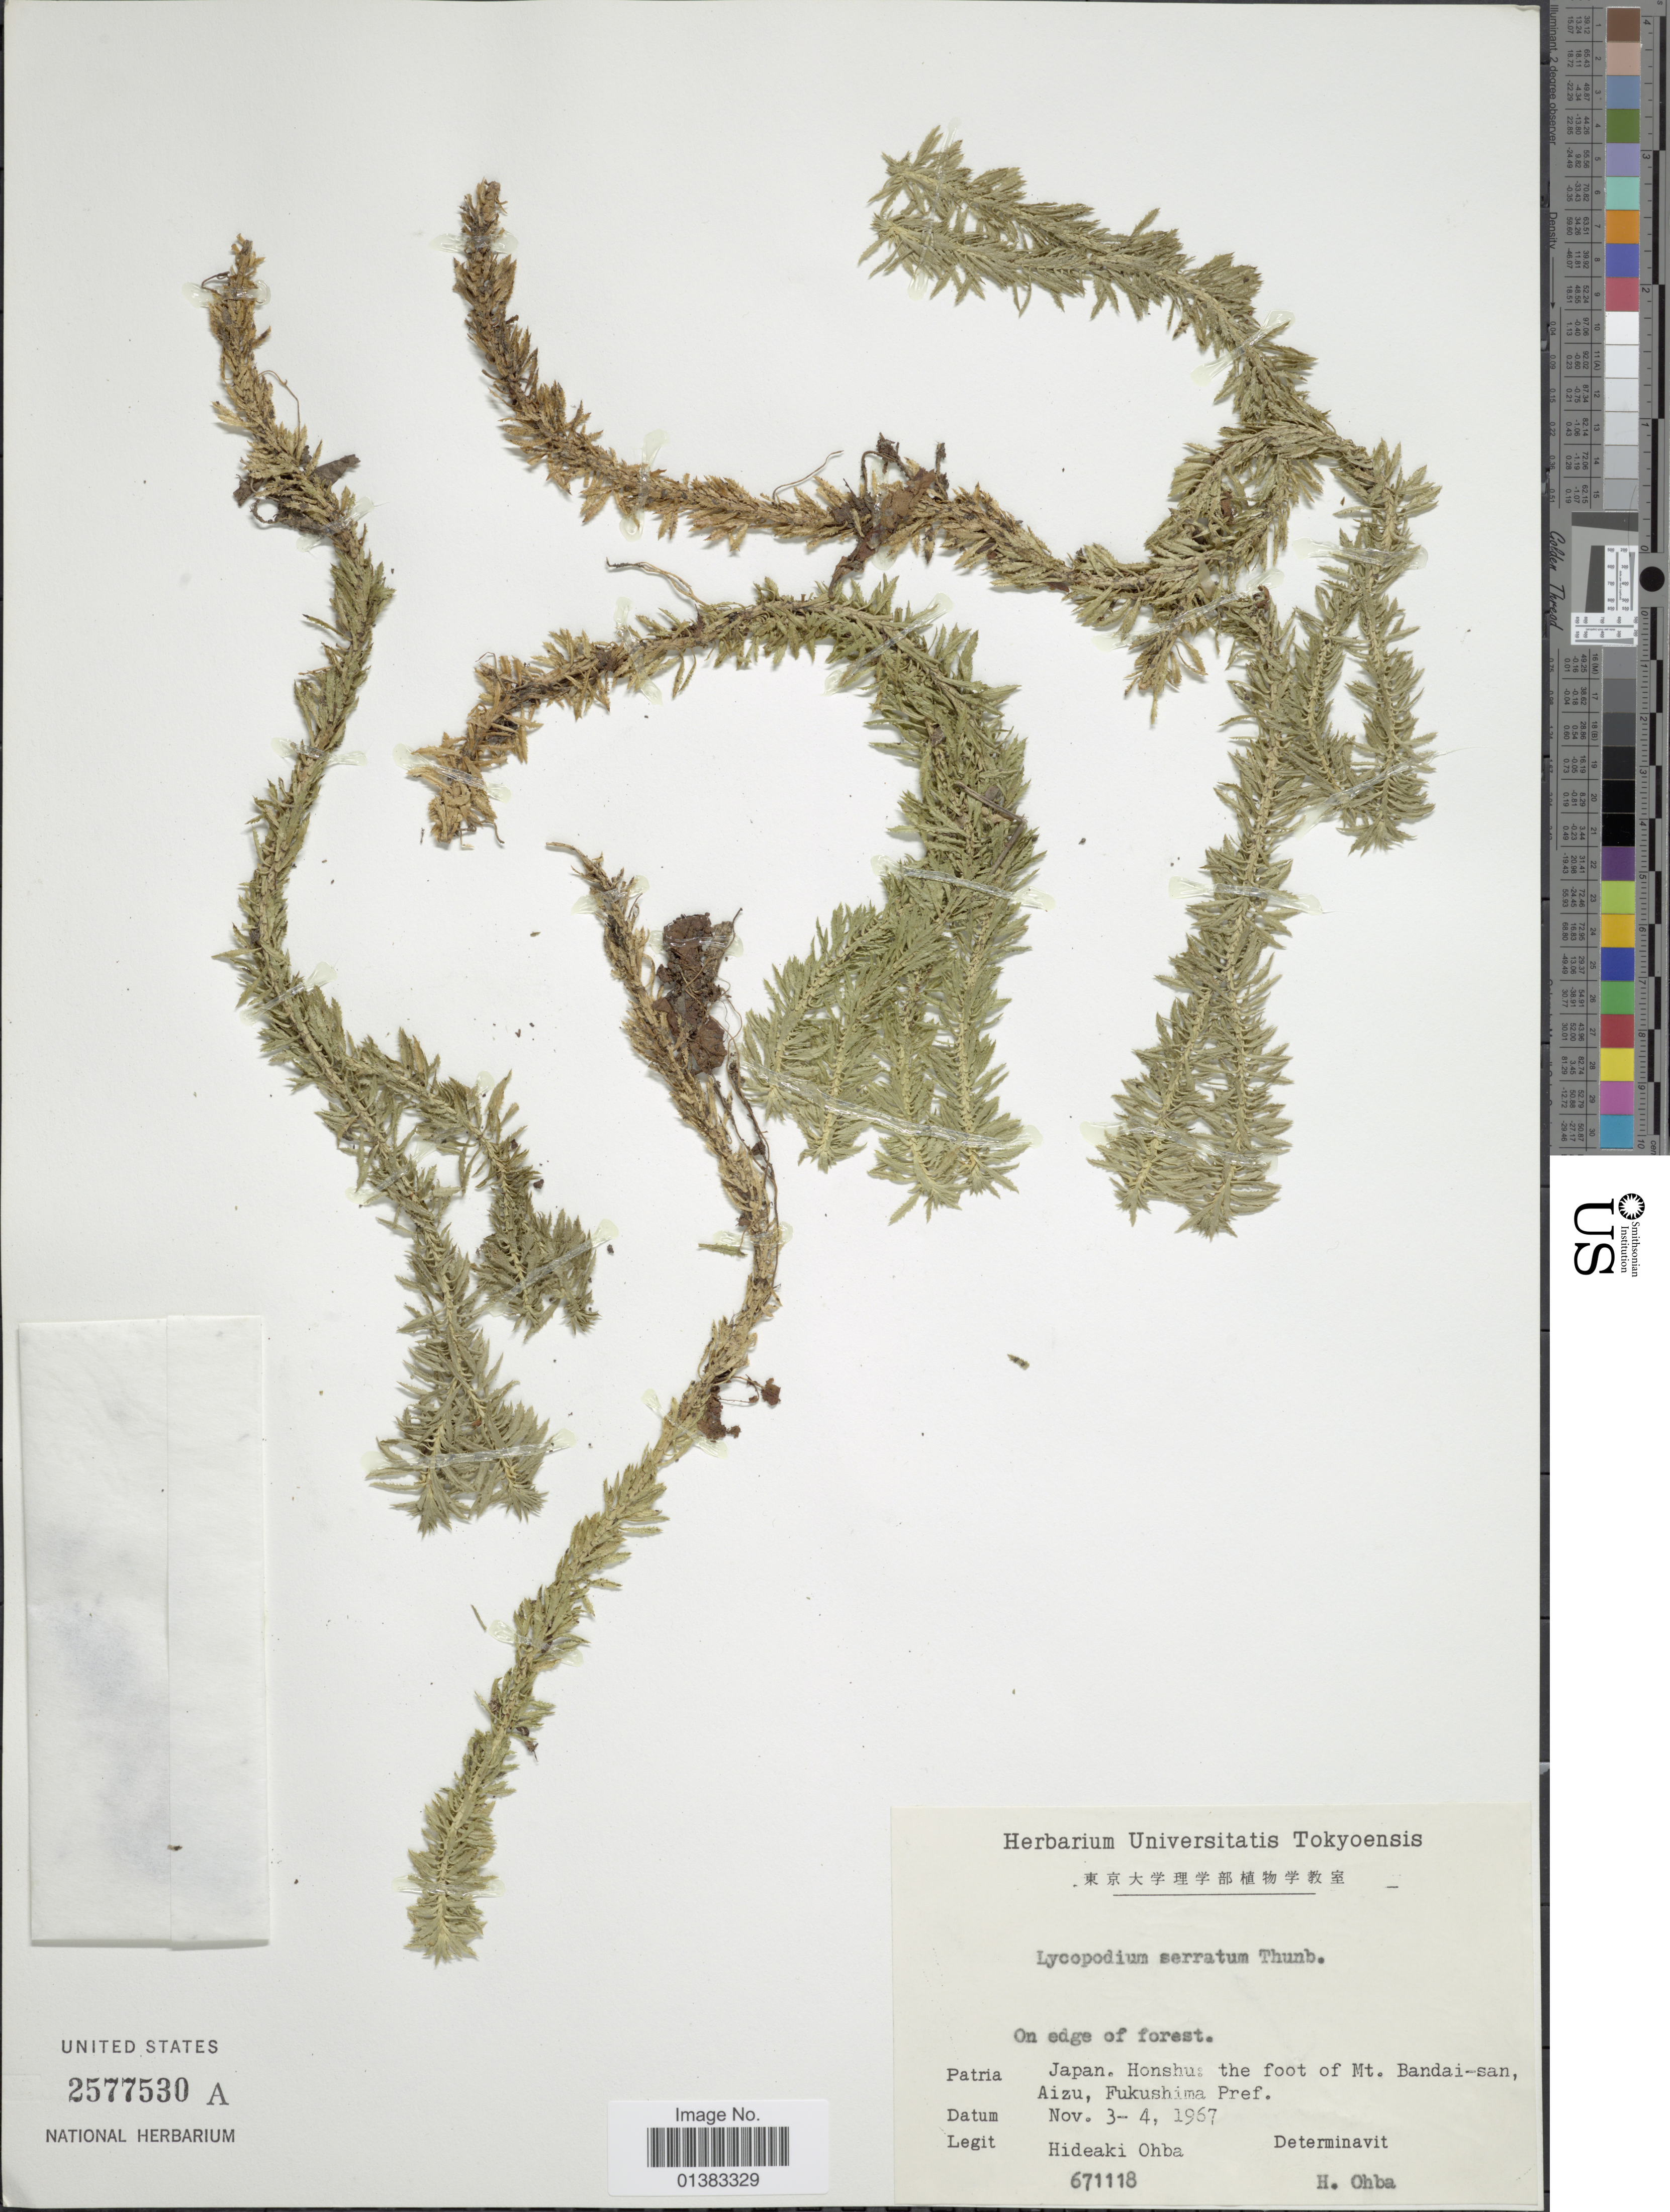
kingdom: Plantae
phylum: Tracheophyta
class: Lycopodiopsida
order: Lycopodiales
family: Lycopodiaceae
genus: Huperzia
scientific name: Huperzia serrata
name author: (Thunb.) Trevis.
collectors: H. Ohba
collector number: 671118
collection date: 1967-11-03/1967-11-04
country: Japan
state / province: Hukusima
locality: Honshu: the foot of Mt. Bandai-san, Aizu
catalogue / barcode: US 2577530A